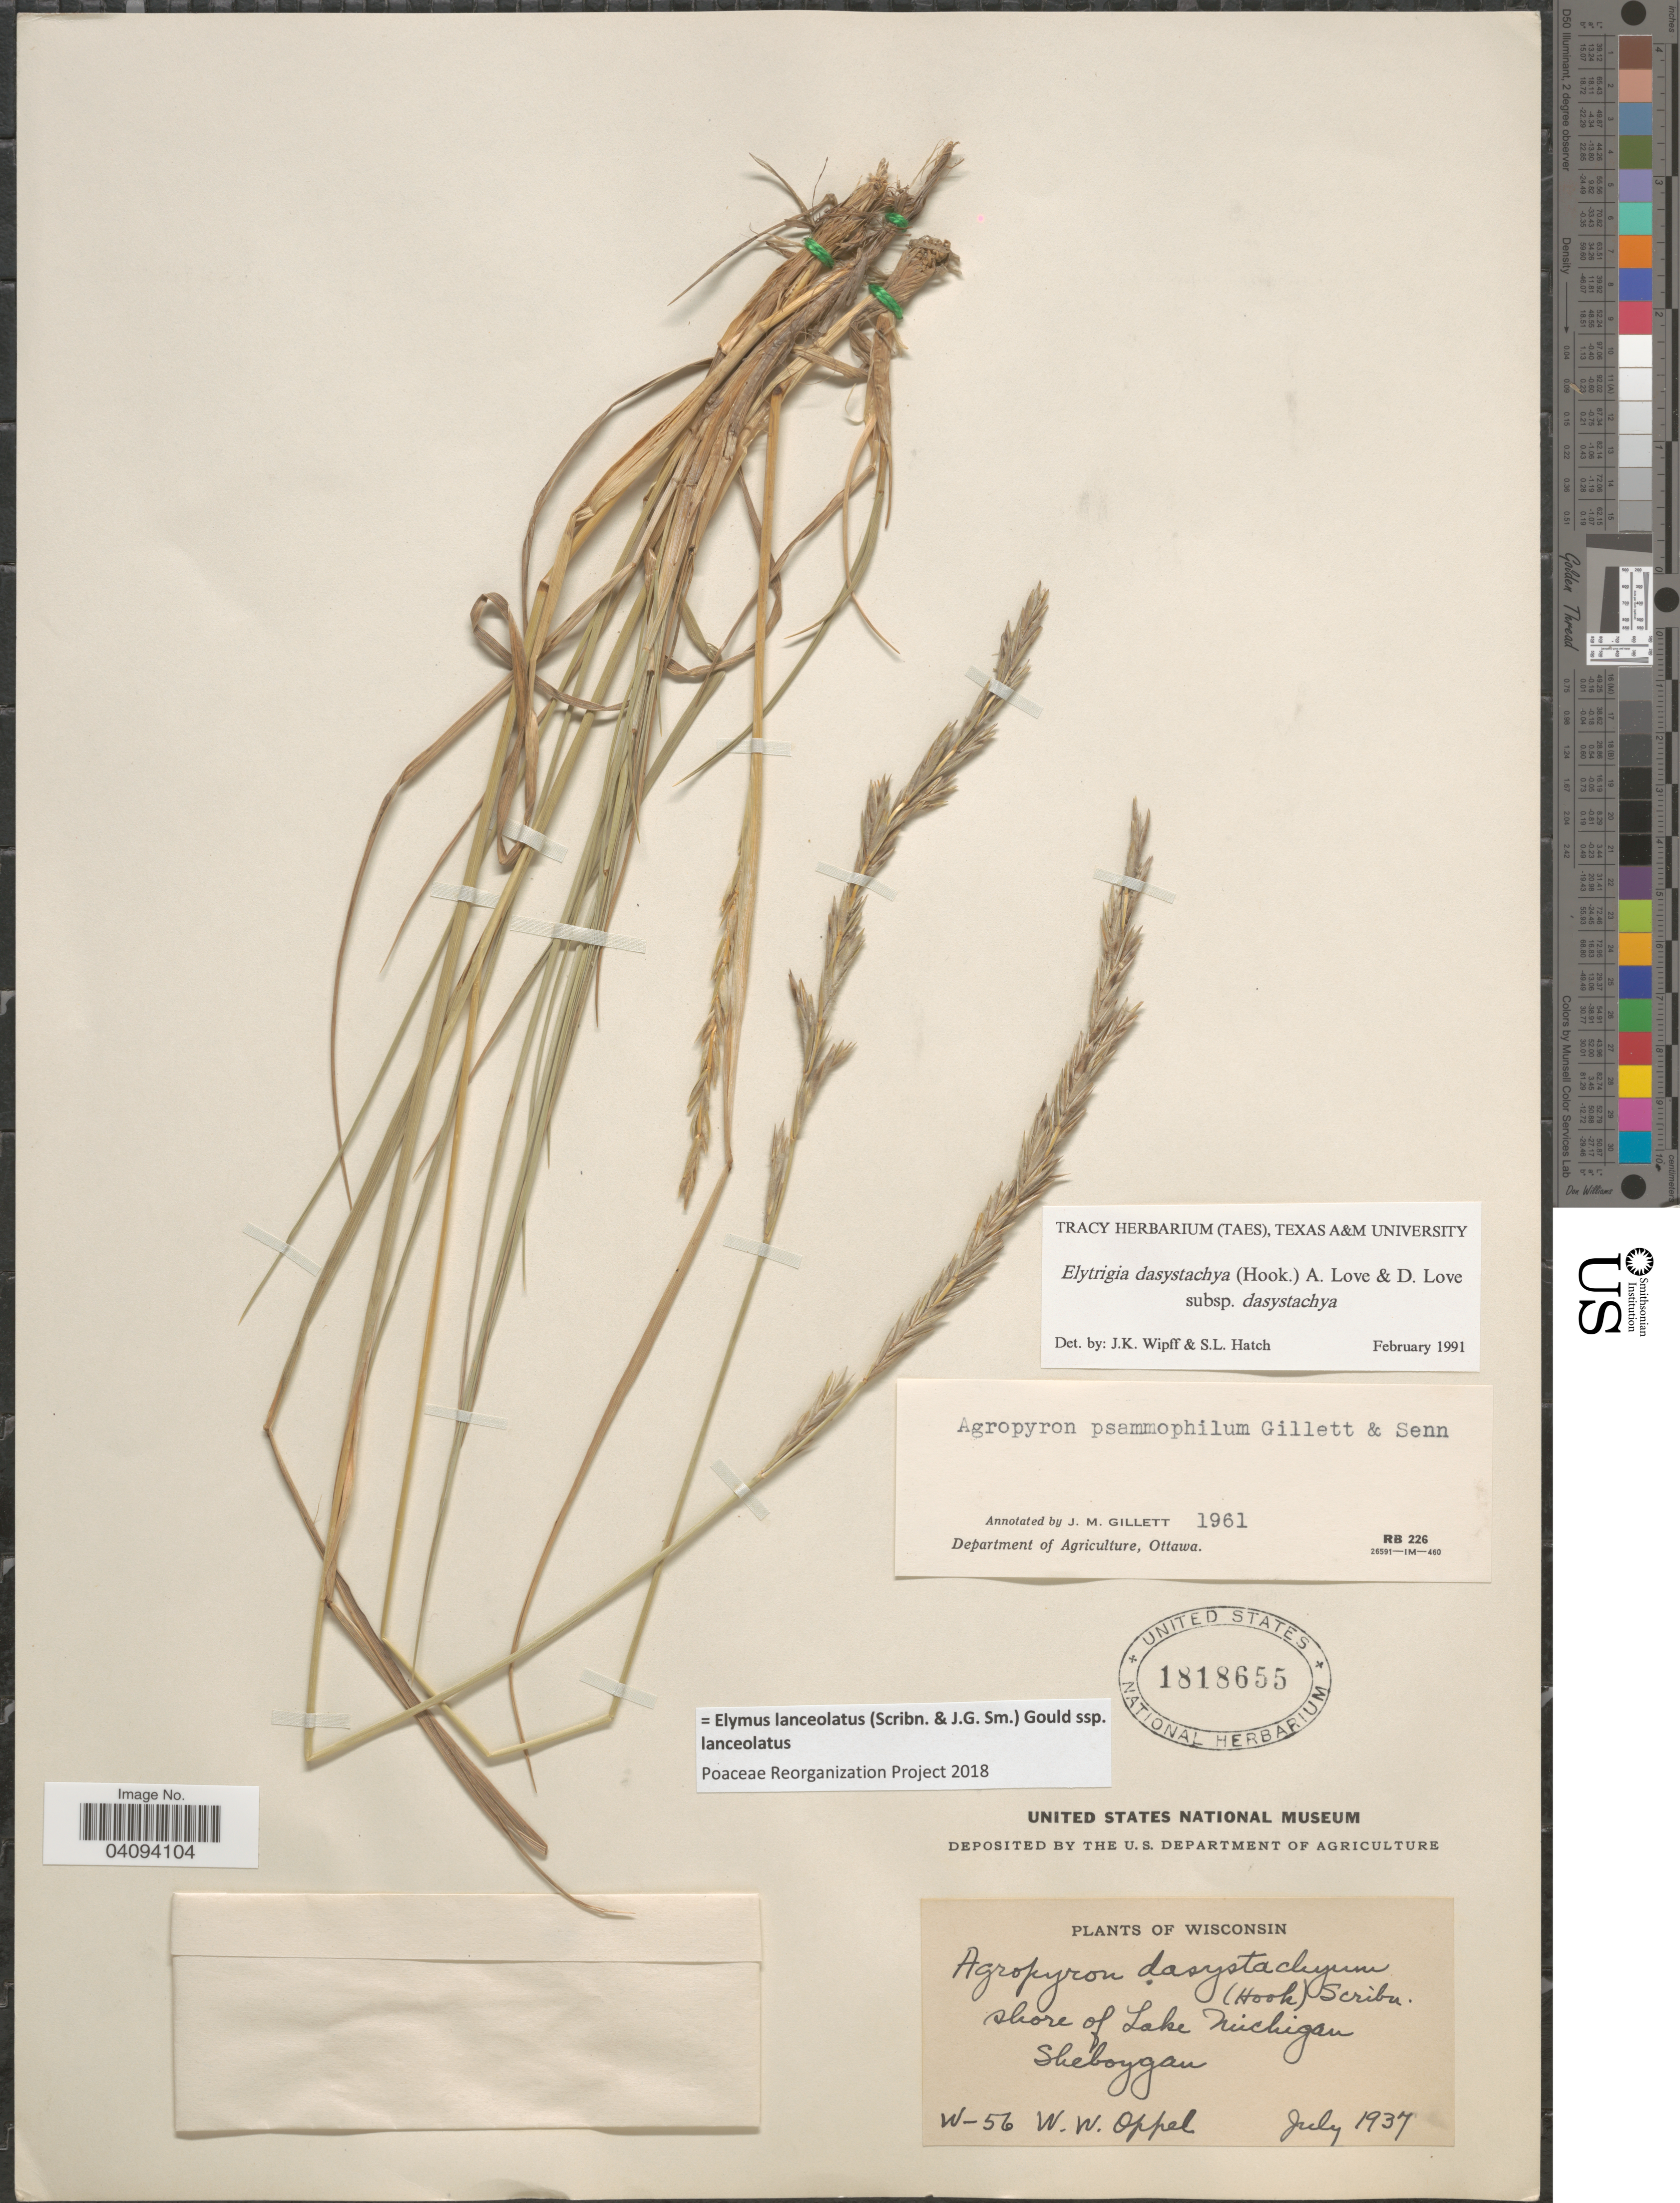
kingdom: Plantae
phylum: Tracheophyta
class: Liliopsida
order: Poales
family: Poaceae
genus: Elymus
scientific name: Elymus lanceolatus subsp. lanceolatus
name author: (Scribn. & J.G. Sm.) Gould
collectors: W. Oppel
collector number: W-56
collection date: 1937-07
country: United States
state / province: Wisconsin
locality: Shore of Lake Michigan. Sheboygan.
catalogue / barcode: US 1818655